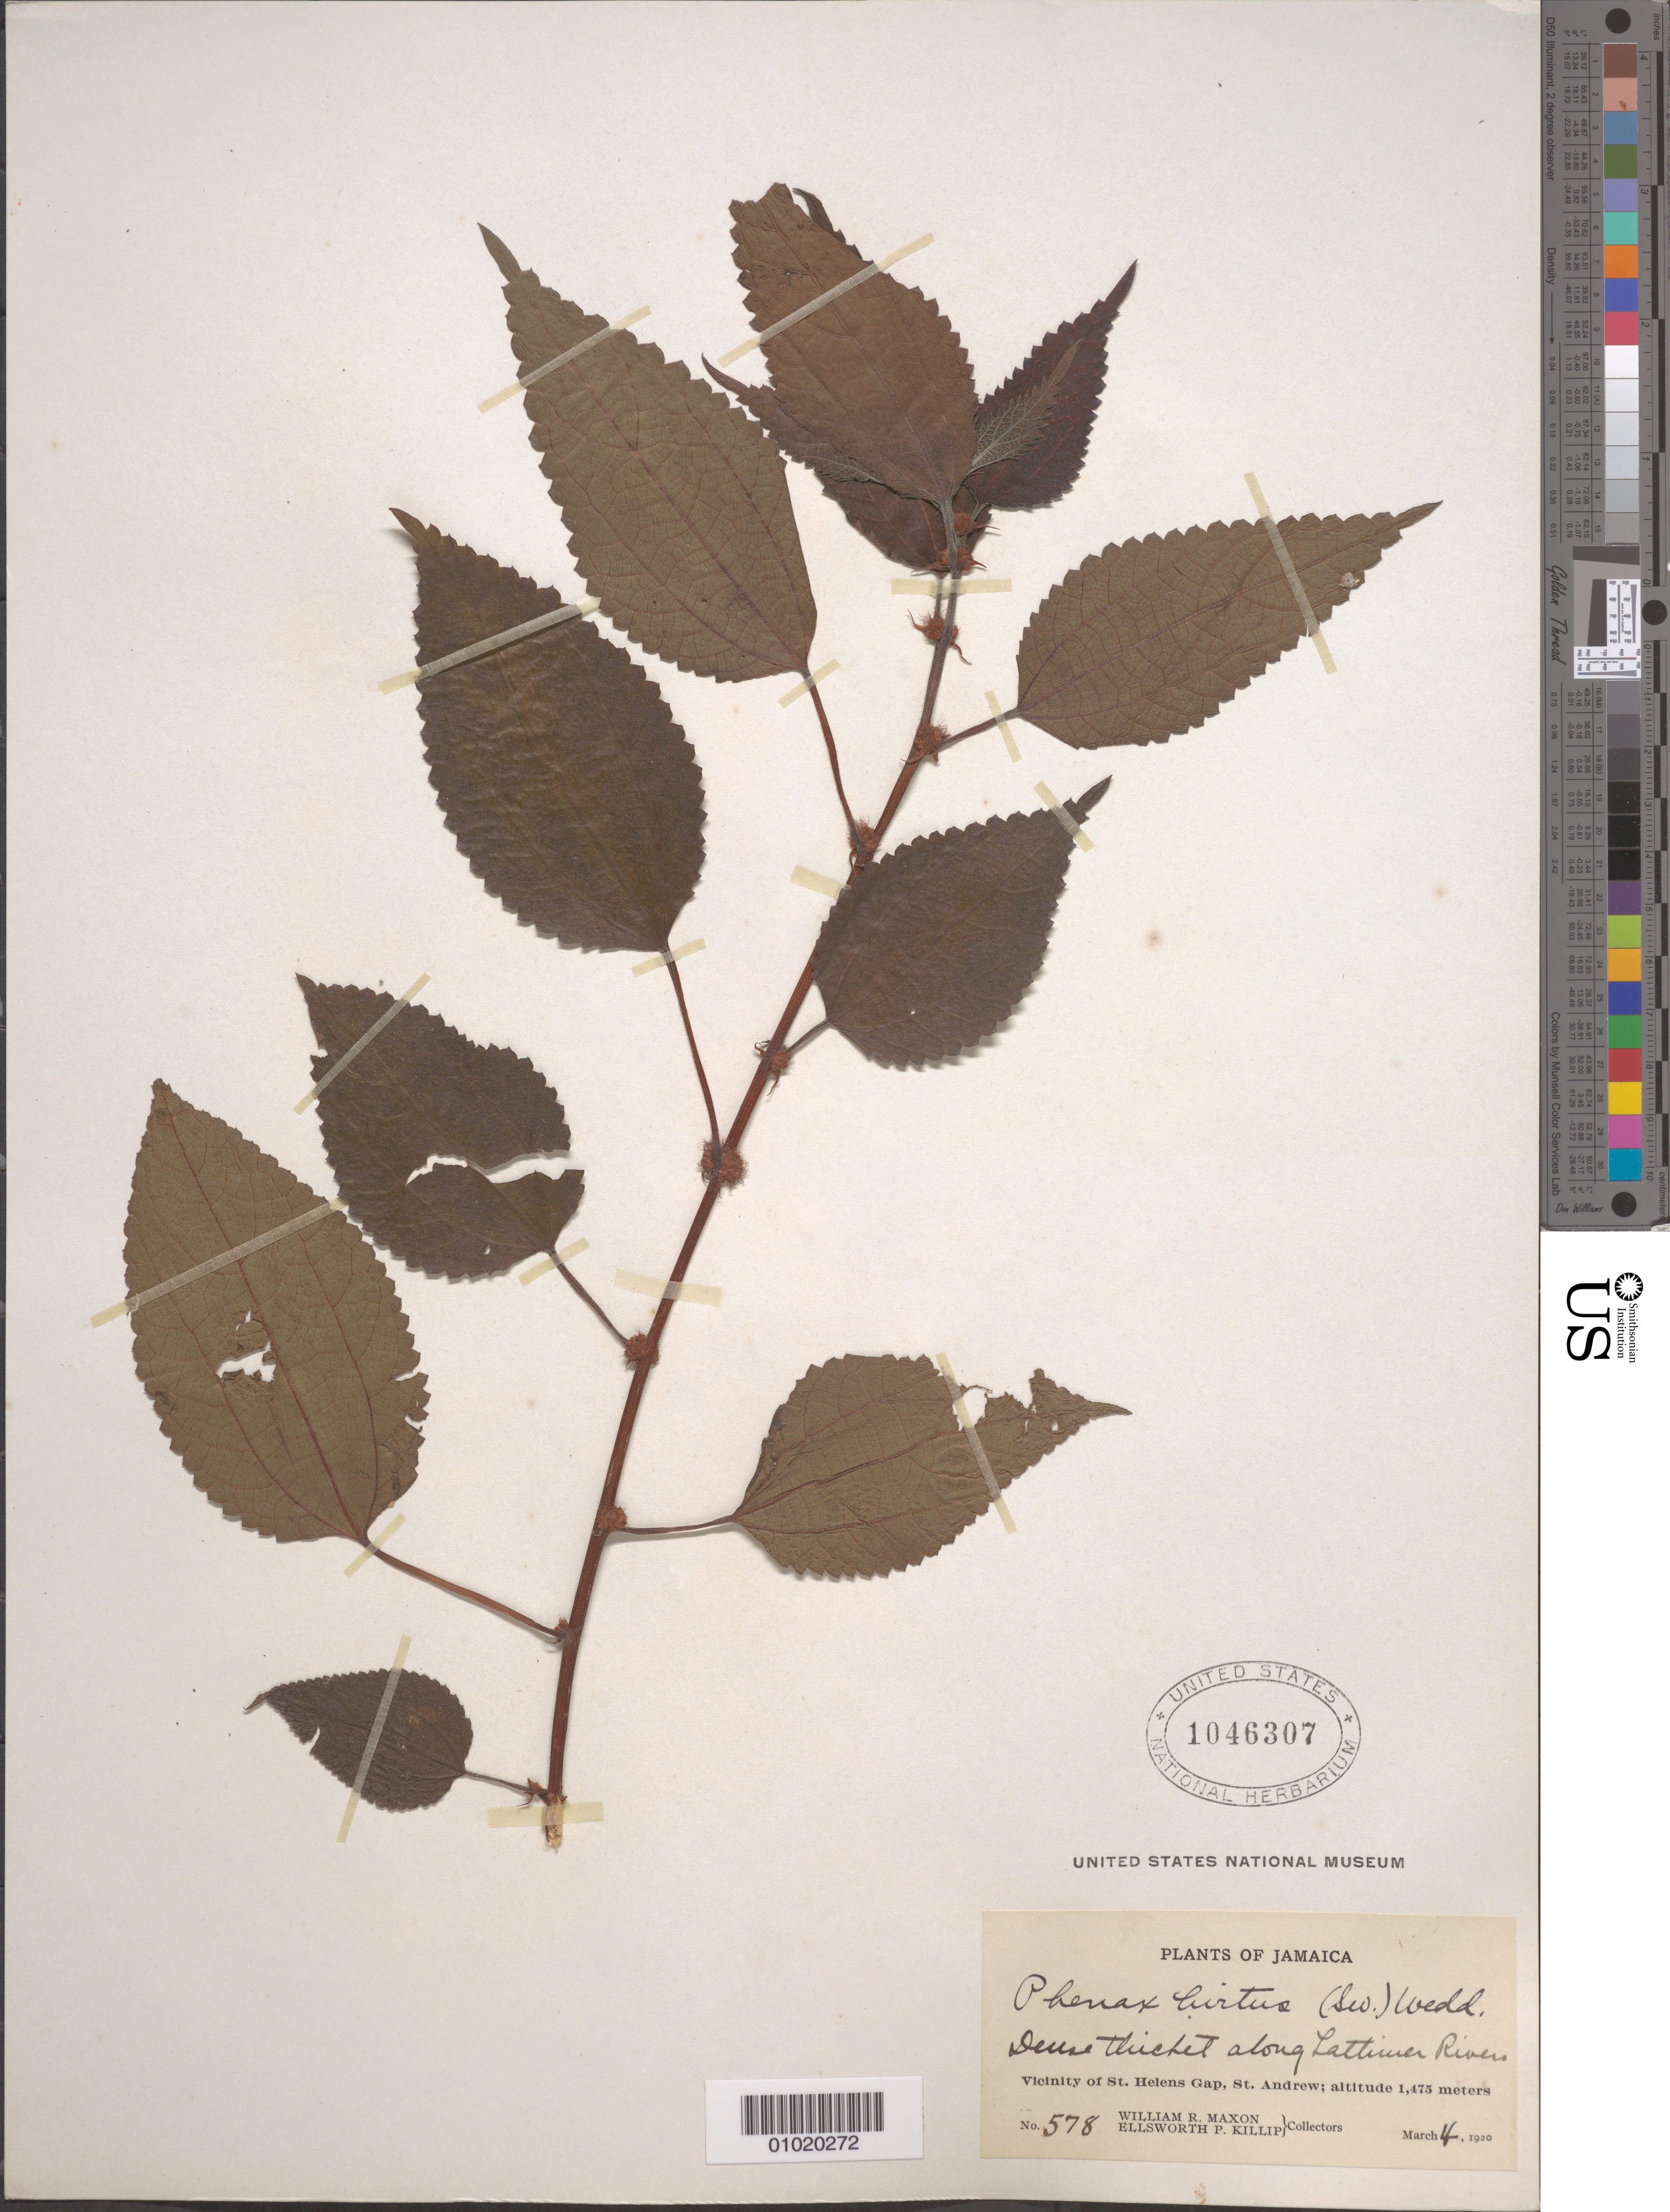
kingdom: Plantae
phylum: Tracheophyta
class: Magnoliopsida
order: Rosales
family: Urticaceae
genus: Phenax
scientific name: Phenax hirtus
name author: (Sw.) Wedd.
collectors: W. R. Maxon & E. P. Killip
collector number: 578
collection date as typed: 04 Mar 1920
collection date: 1920-03-04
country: Jamaica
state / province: Saint Andrew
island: Jamaica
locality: Vicinity of St. Helens Gap. Dense thicket along Lattimer River.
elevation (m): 1475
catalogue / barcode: US 1046307